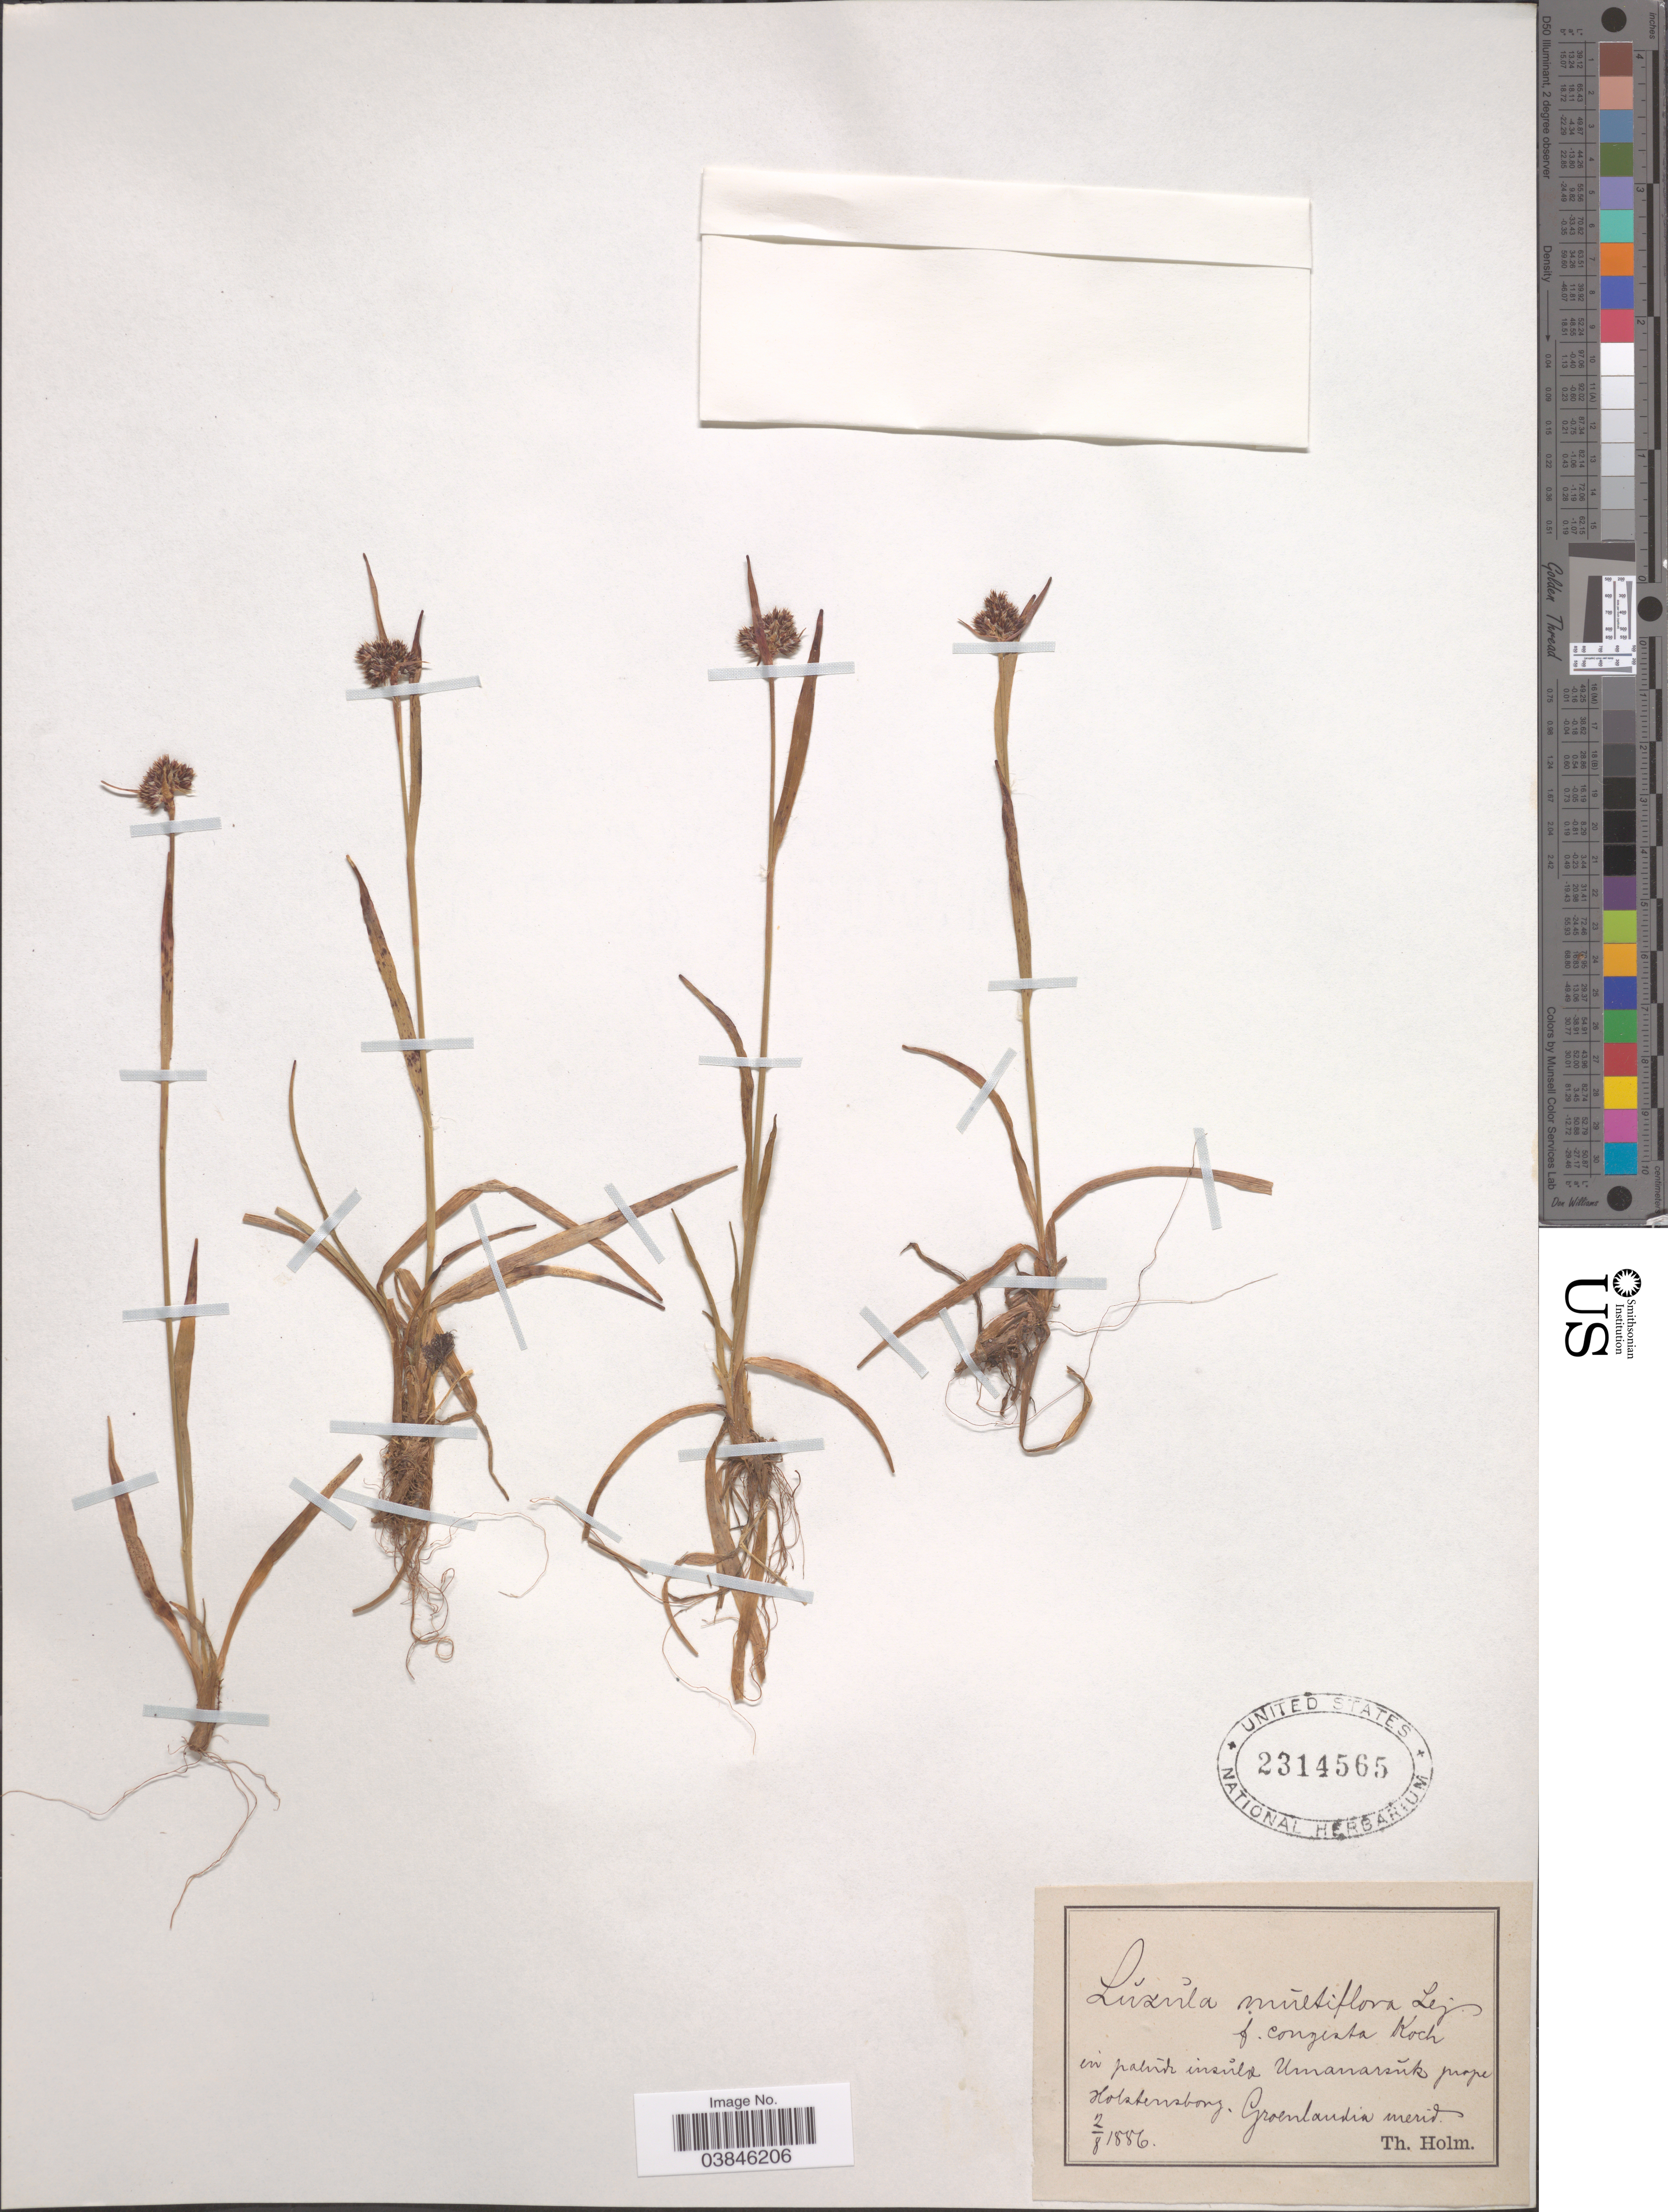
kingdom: Plantae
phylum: Tracheophyta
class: Liliopsida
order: Poales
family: Juncaceae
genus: Luzula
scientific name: Luzula multiflora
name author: (Ehrh.) Lej.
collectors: T. Holm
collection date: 1886-08-02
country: Greenland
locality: In palude insula Umanarsuk prope Holstenborg. Groenlandia merid.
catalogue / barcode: US 2314565